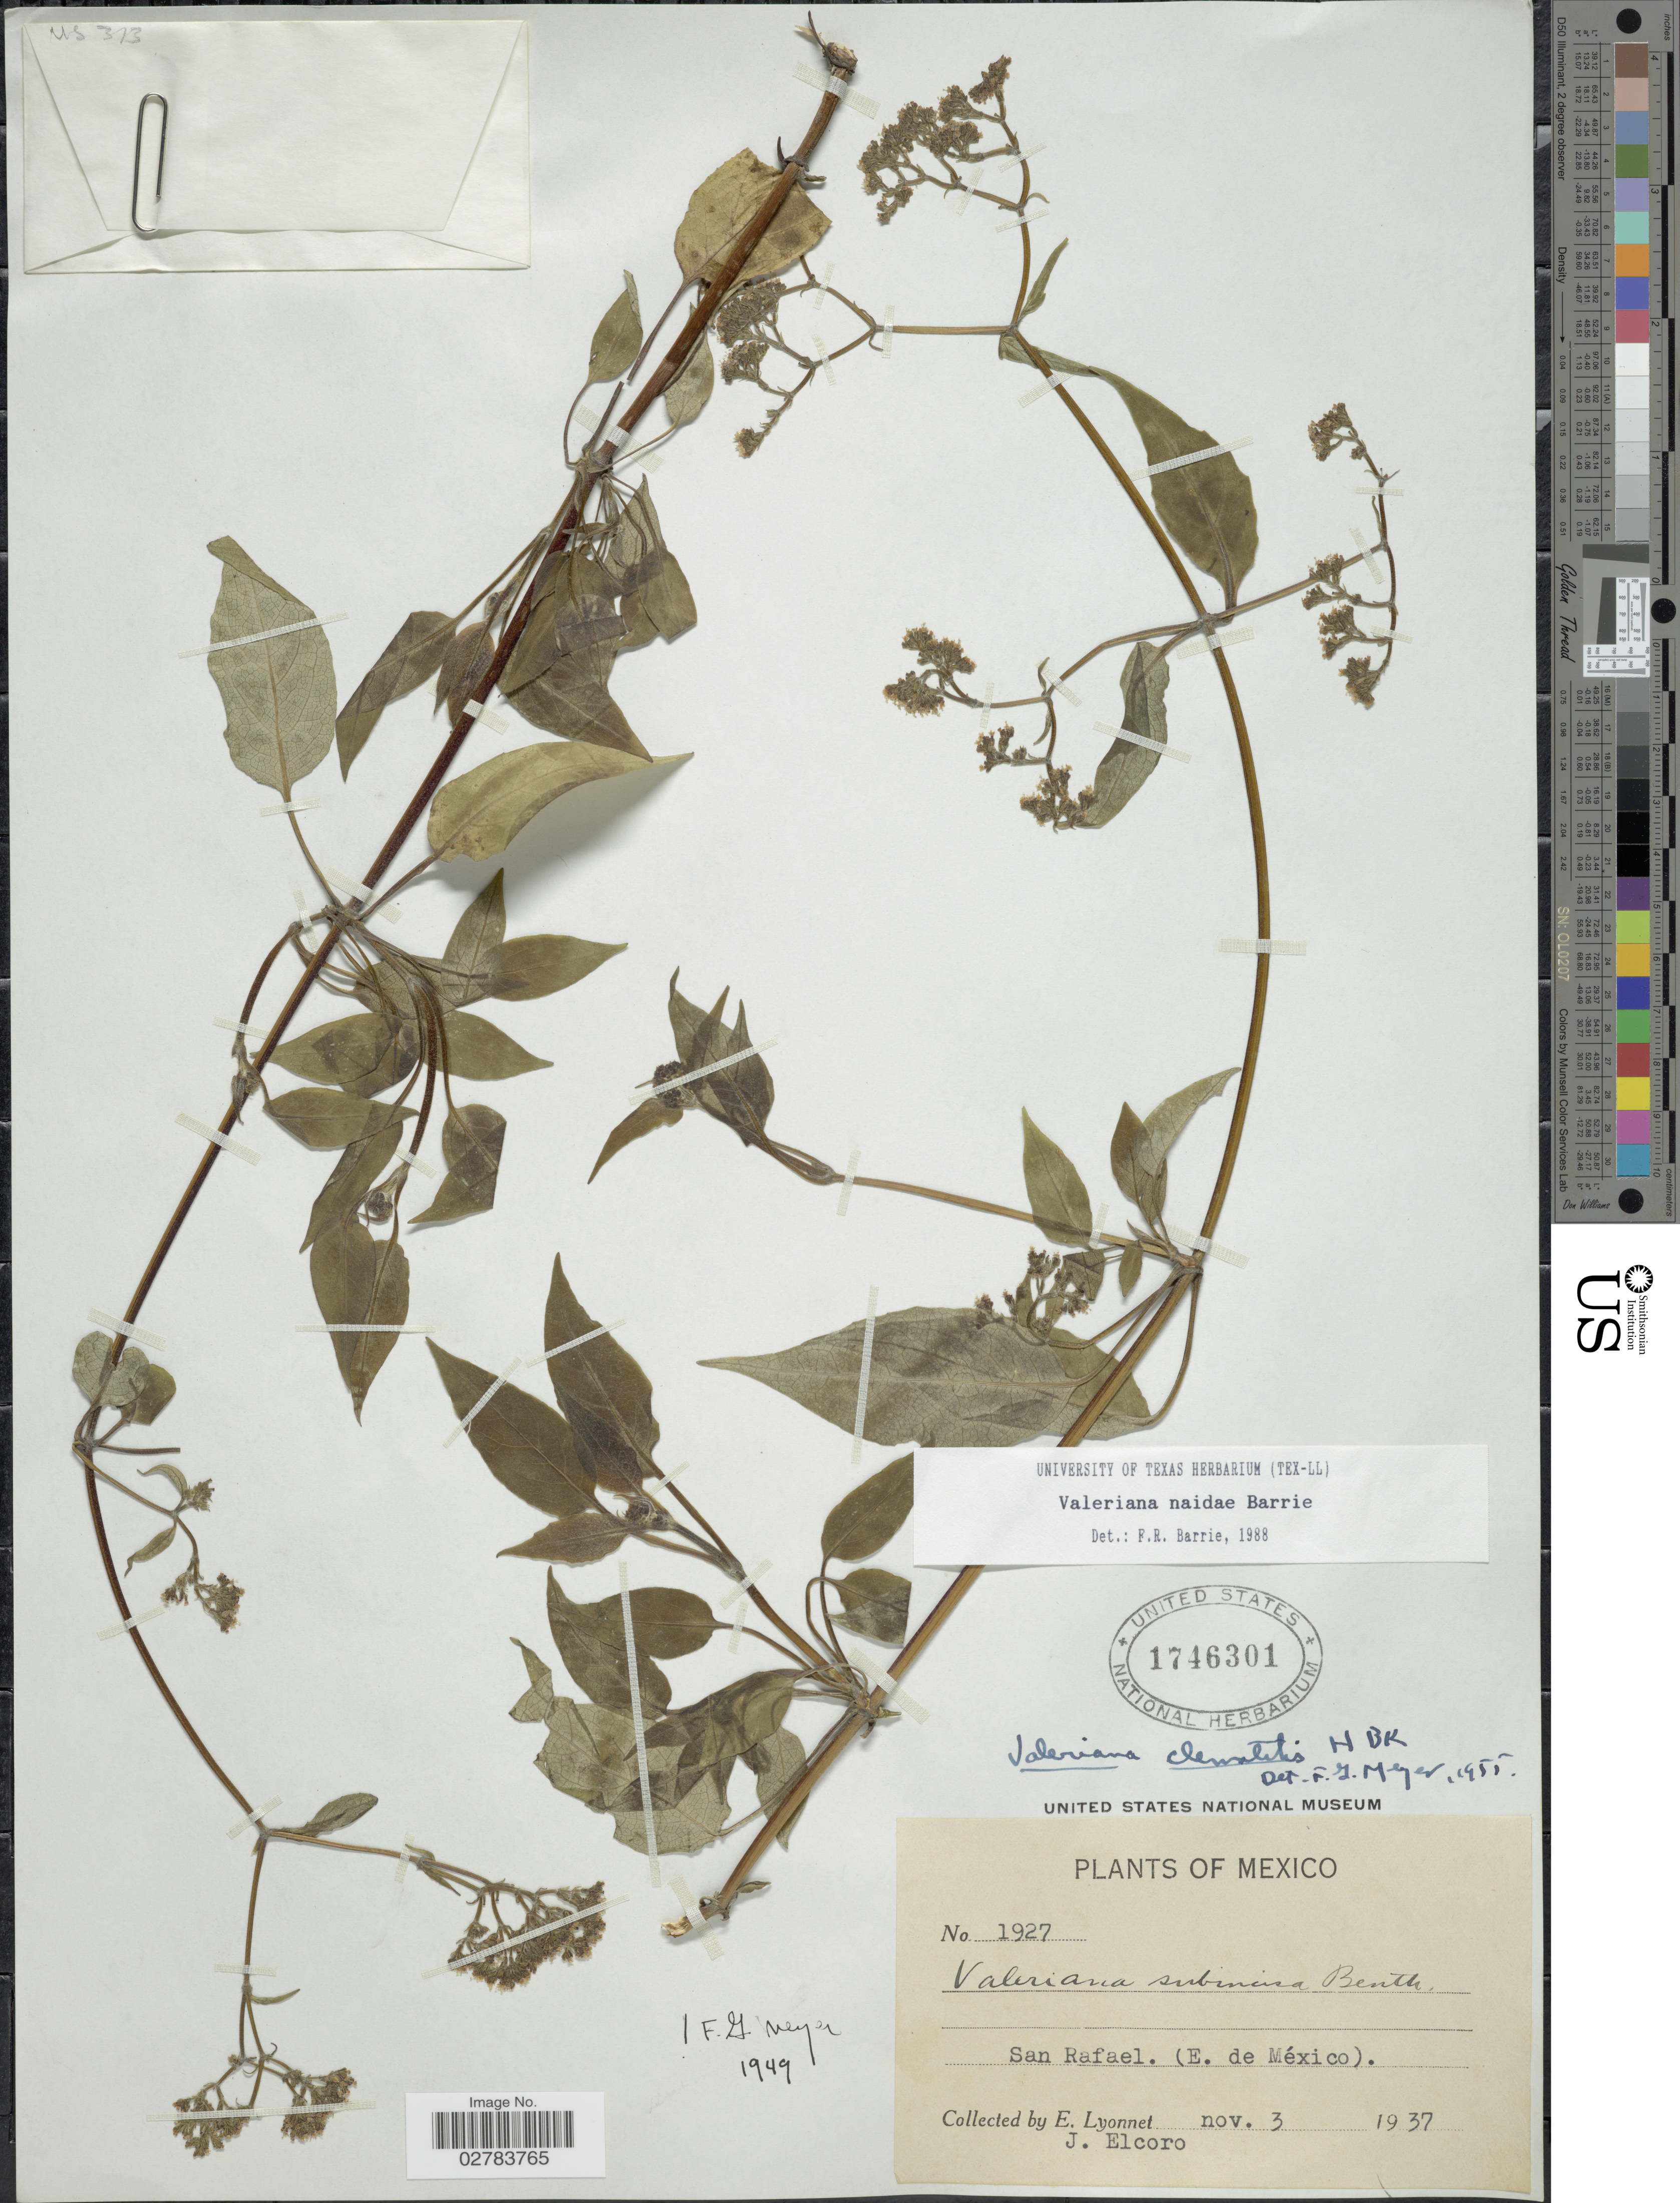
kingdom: Plantae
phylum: Tracheophyta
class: Magnoliopsida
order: Dipsacales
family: Caprifoliaceae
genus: Valeriana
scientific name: Valeriana naidae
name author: Barrie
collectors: E. Lyonnet & J. Elcoro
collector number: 1927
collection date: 1937-11-03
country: Mexico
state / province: México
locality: San Rafael. (E. de México).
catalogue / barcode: US 1746301